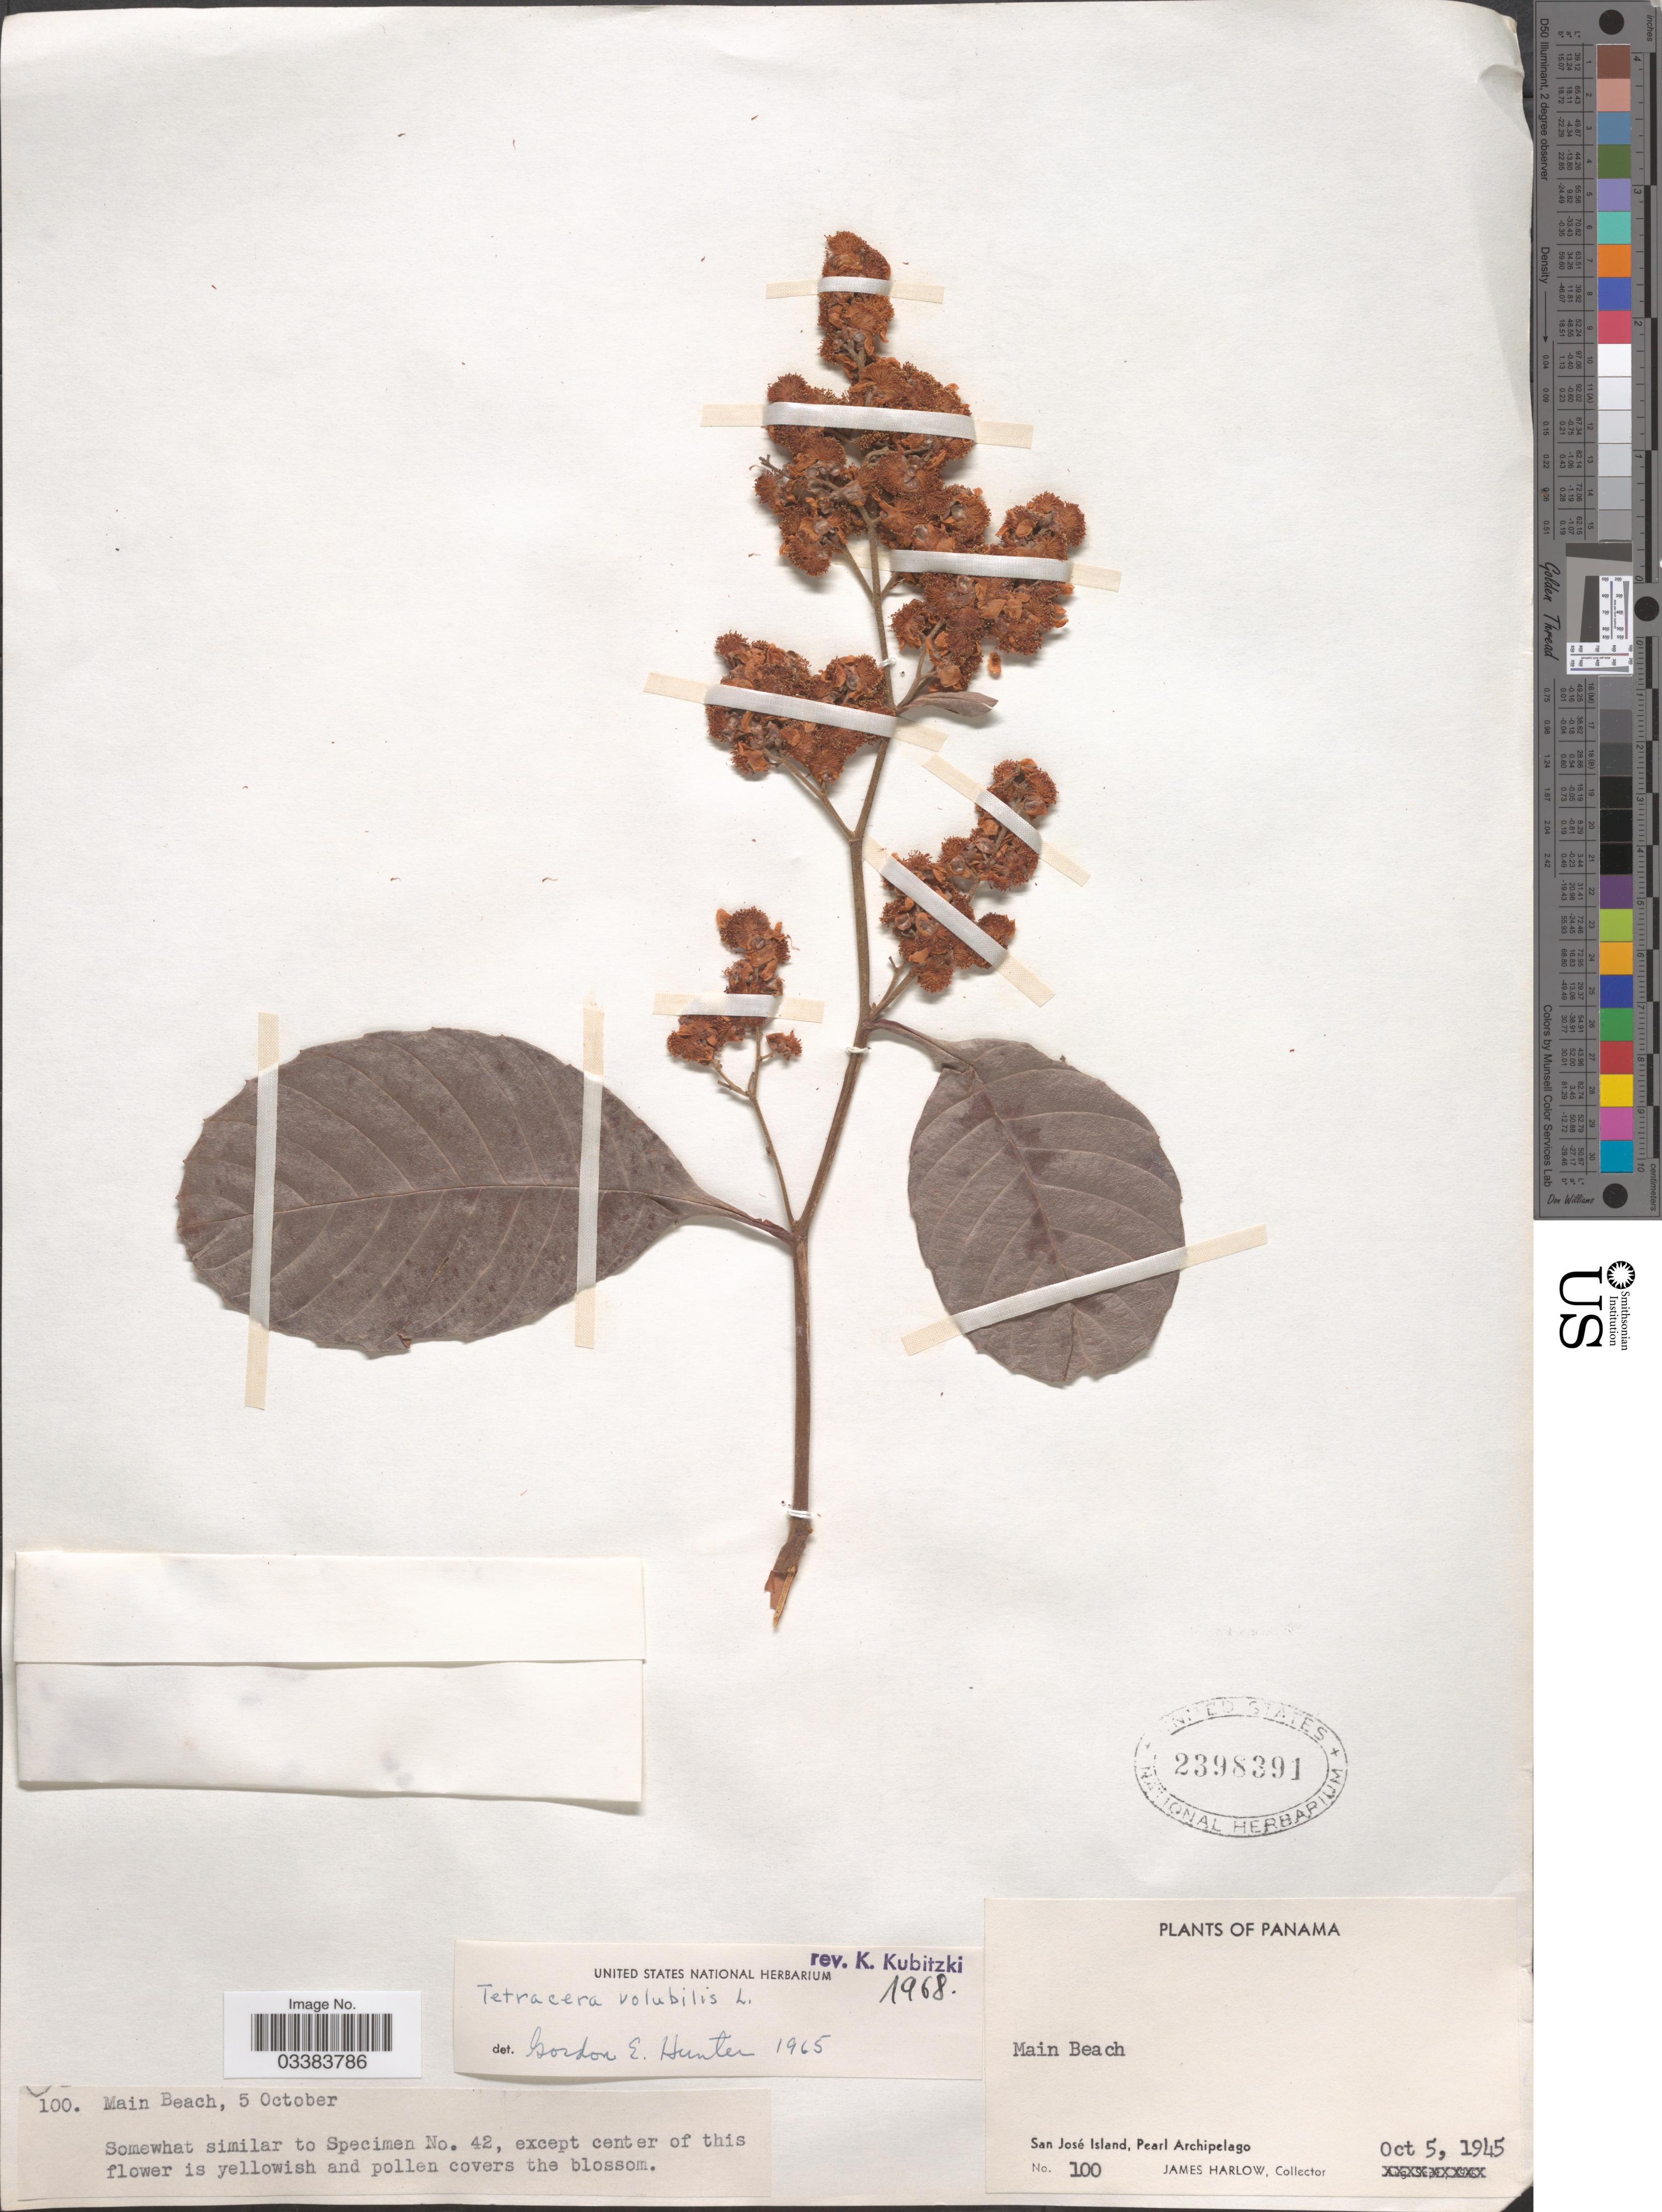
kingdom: Plantae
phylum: Tracheophyta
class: Magnoliopsida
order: Dilleniales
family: Dilleniaceae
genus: Tetracera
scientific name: Tetracera volubilis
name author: L.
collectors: J. Harlow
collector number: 100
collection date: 1945-10-05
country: Panama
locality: San José Island, Pearl Archipelago. Main Beach.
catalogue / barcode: US 2398391